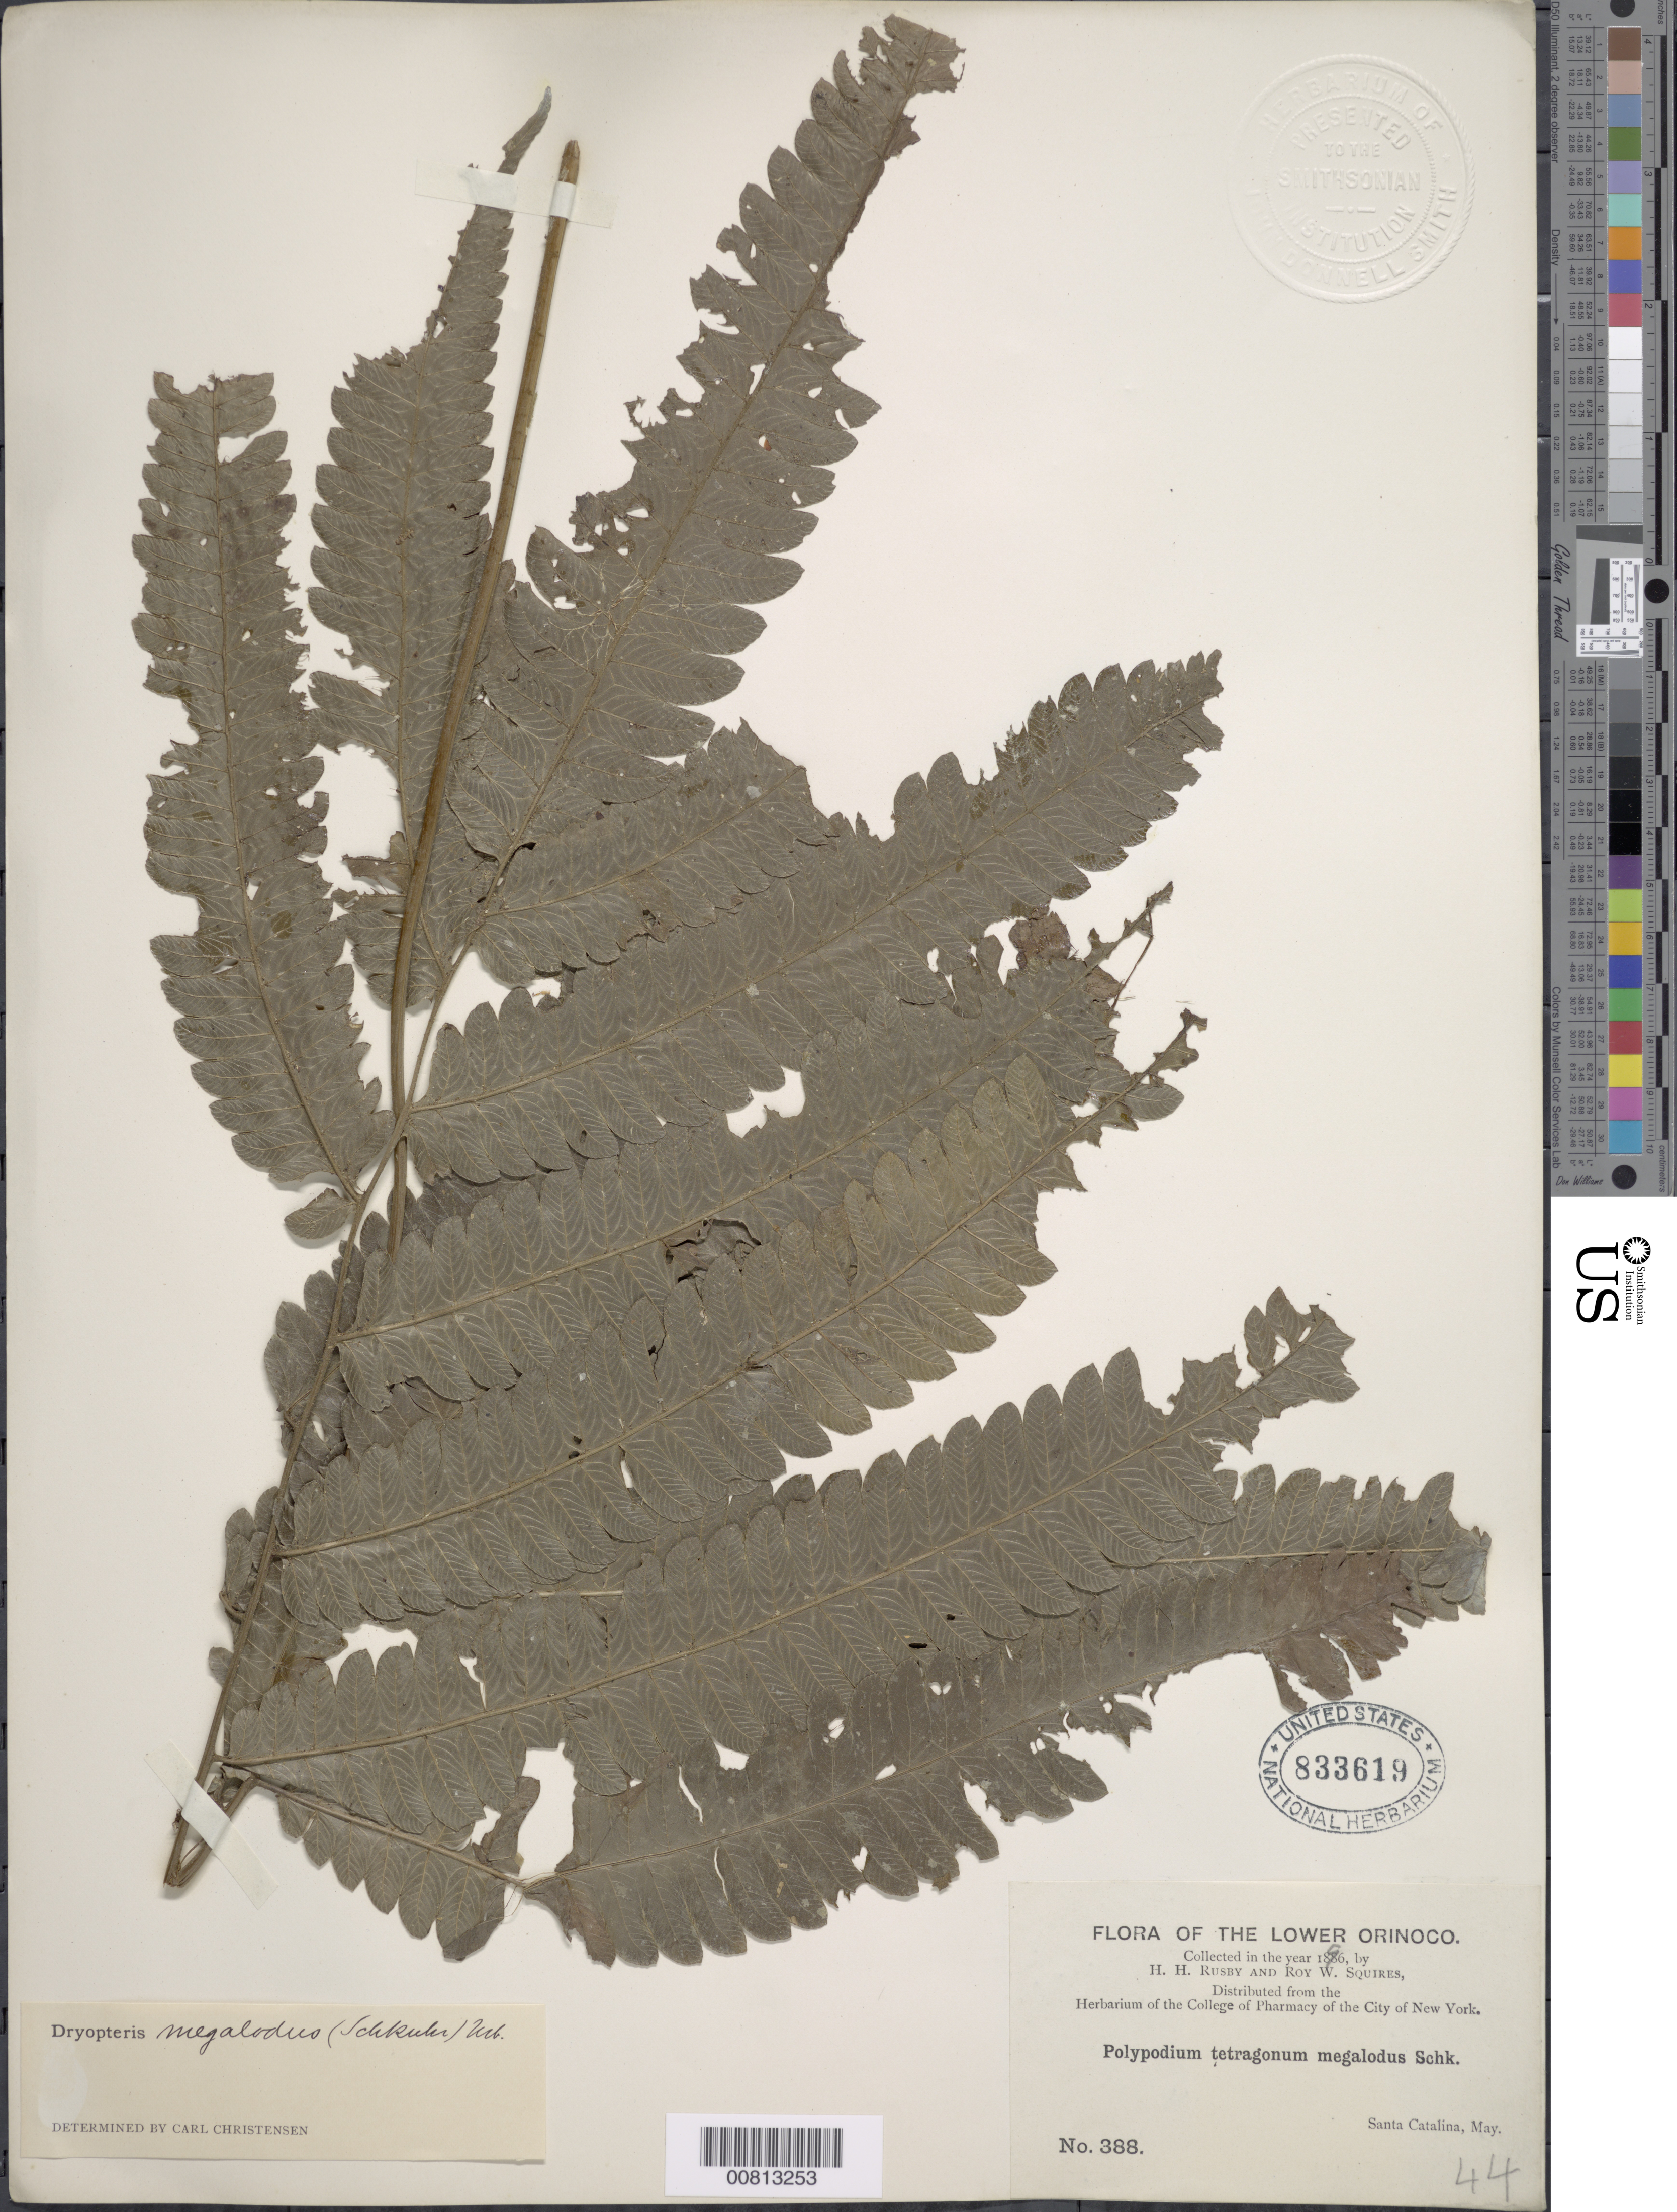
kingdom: Plantae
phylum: Tracheophyta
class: Polypodiopsida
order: Polypodiales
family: Thelypteridaceae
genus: Goniopteris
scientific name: Goniopteris pennata (Poir.) comb. nov., ined 2015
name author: (Poir.)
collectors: H. H. Rusby & R. Squires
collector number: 388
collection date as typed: May 1896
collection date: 1896-05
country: Venezuela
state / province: Delta Amacuro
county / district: Tucupita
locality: Lower Orinoco, Santa Catalina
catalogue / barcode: US 833619